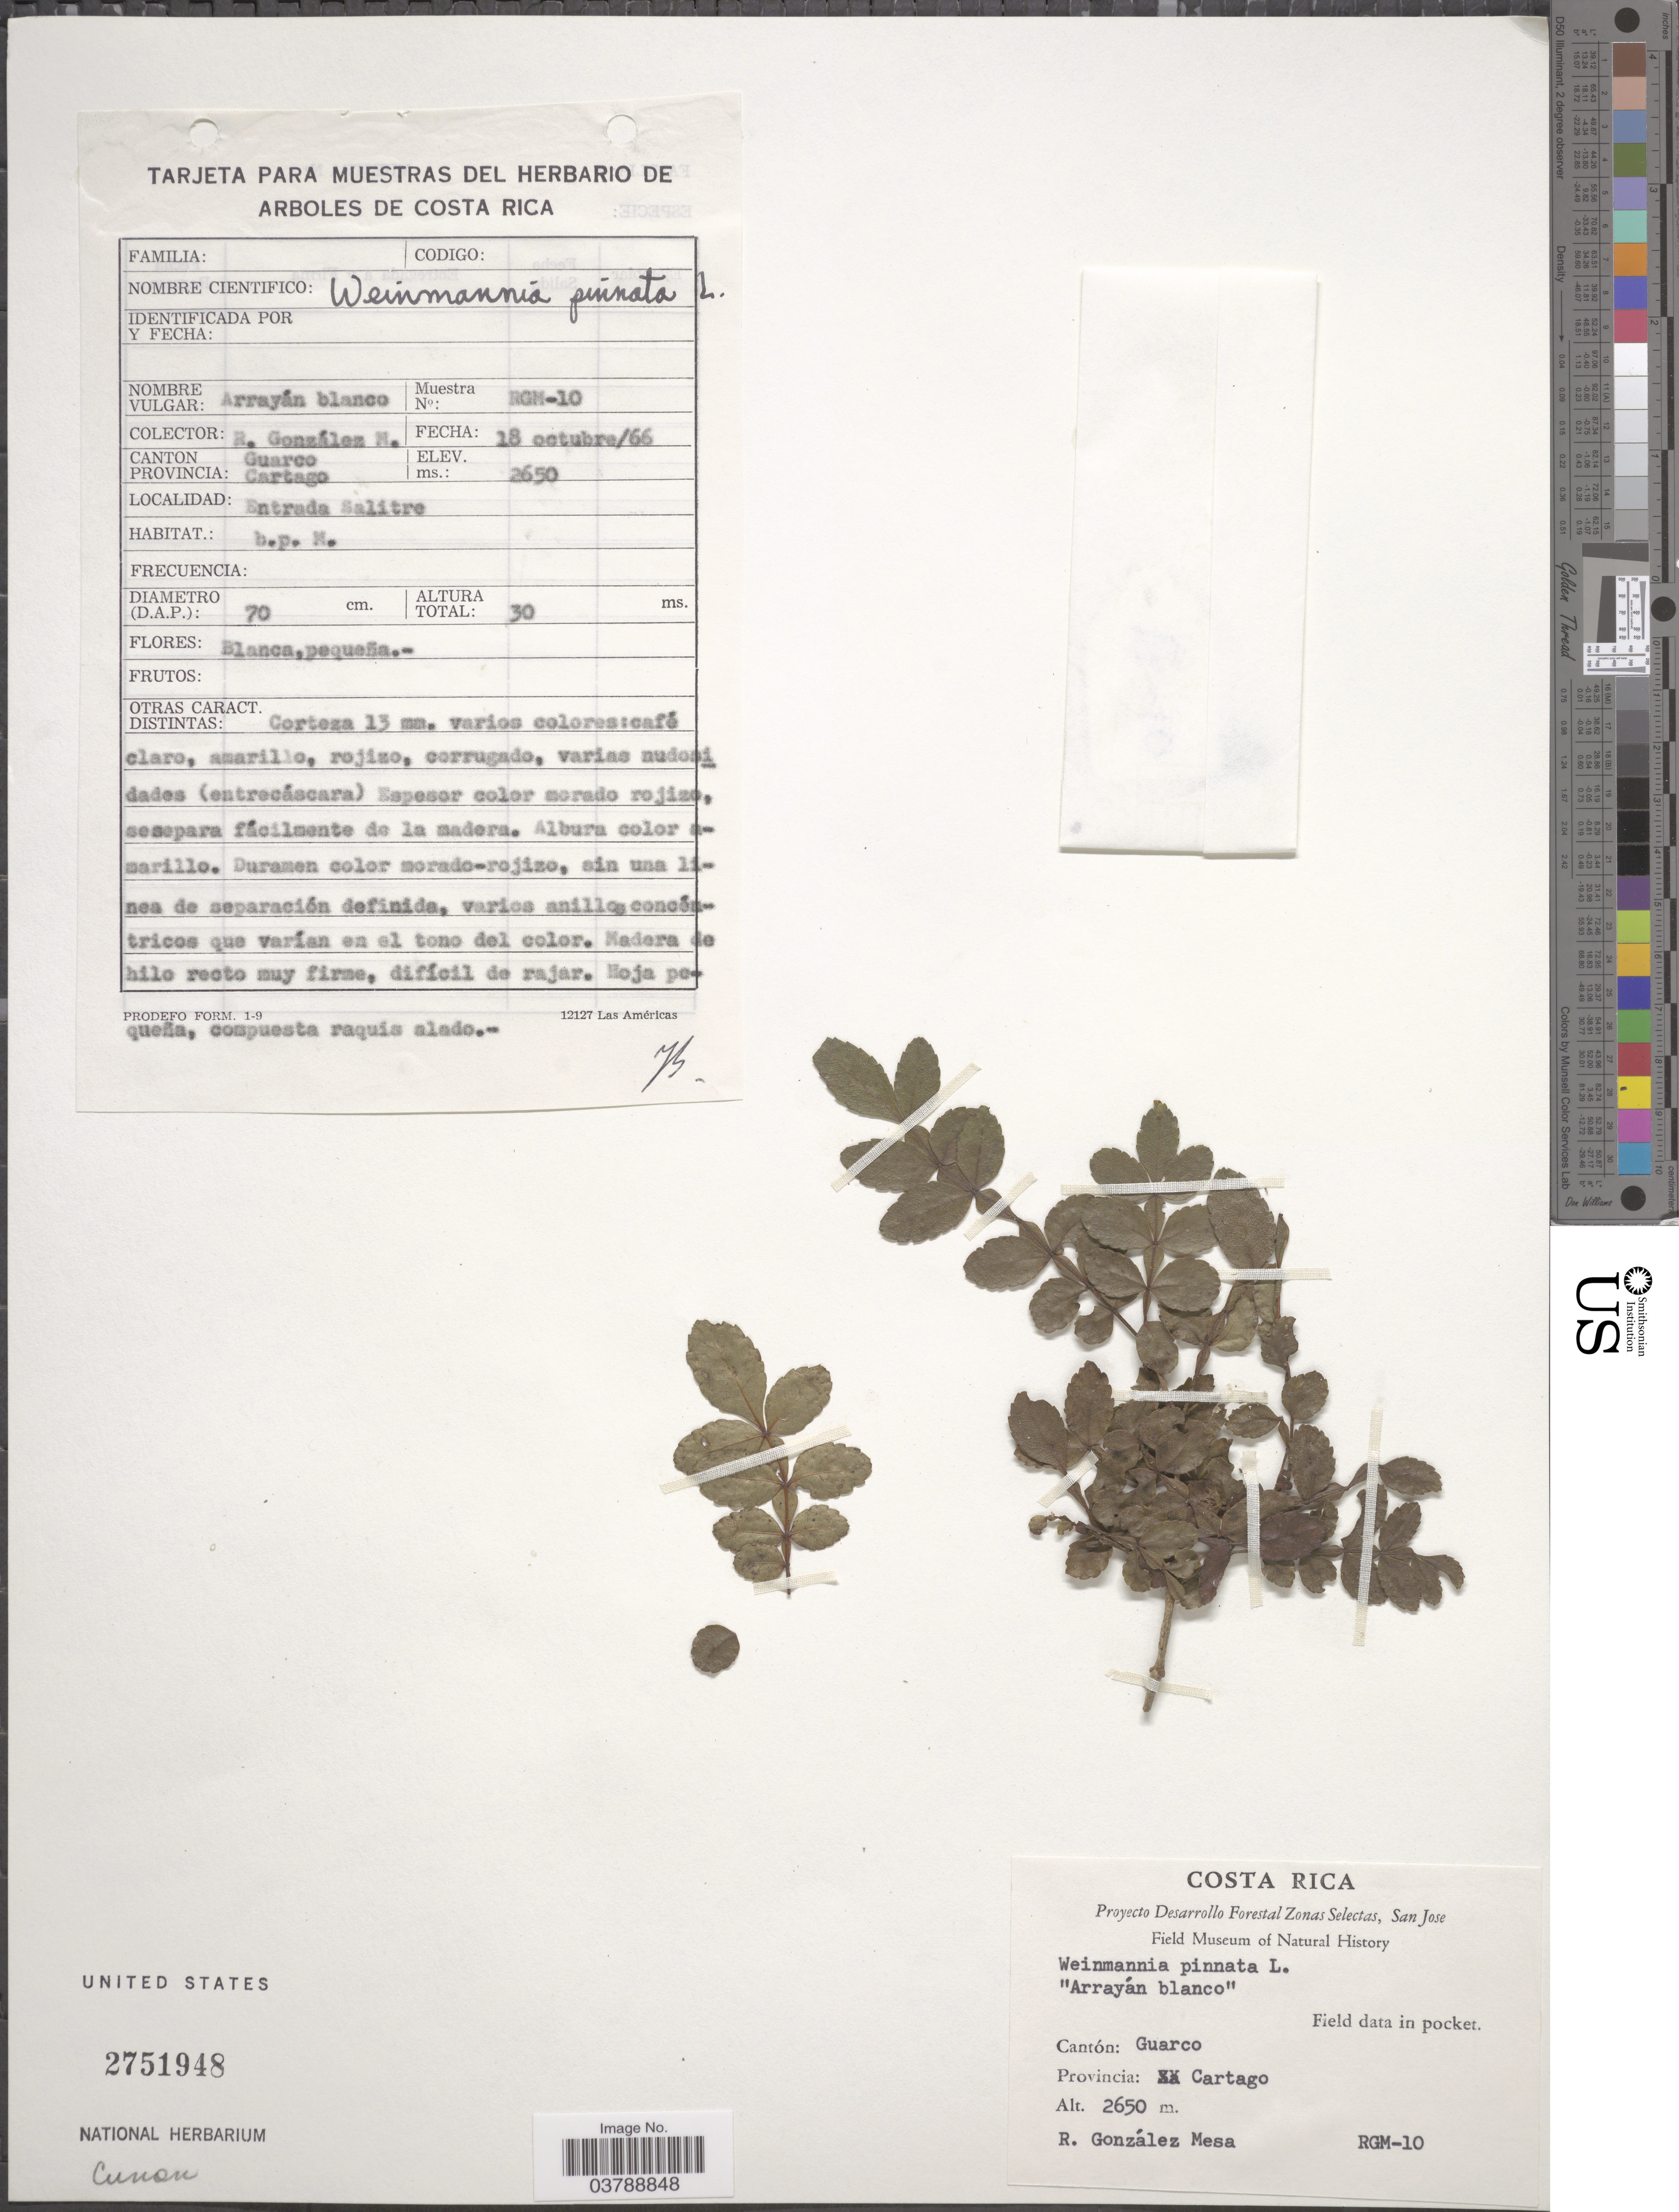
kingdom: Plantae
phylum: Tracheophyta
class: Magnoliopsida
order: Oxalidales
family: Cunoniaceae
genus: Weinmannia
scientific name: Weinmannia pinnata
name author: L.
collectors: R. González Mesa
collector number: RGM-10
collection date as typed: Transcribed d/m/y: 18/10/66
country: Costa Rica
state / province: Cartago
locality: Cantón: Guarco. Entrada Salitre.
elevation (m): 2650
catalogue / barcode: US 2751948